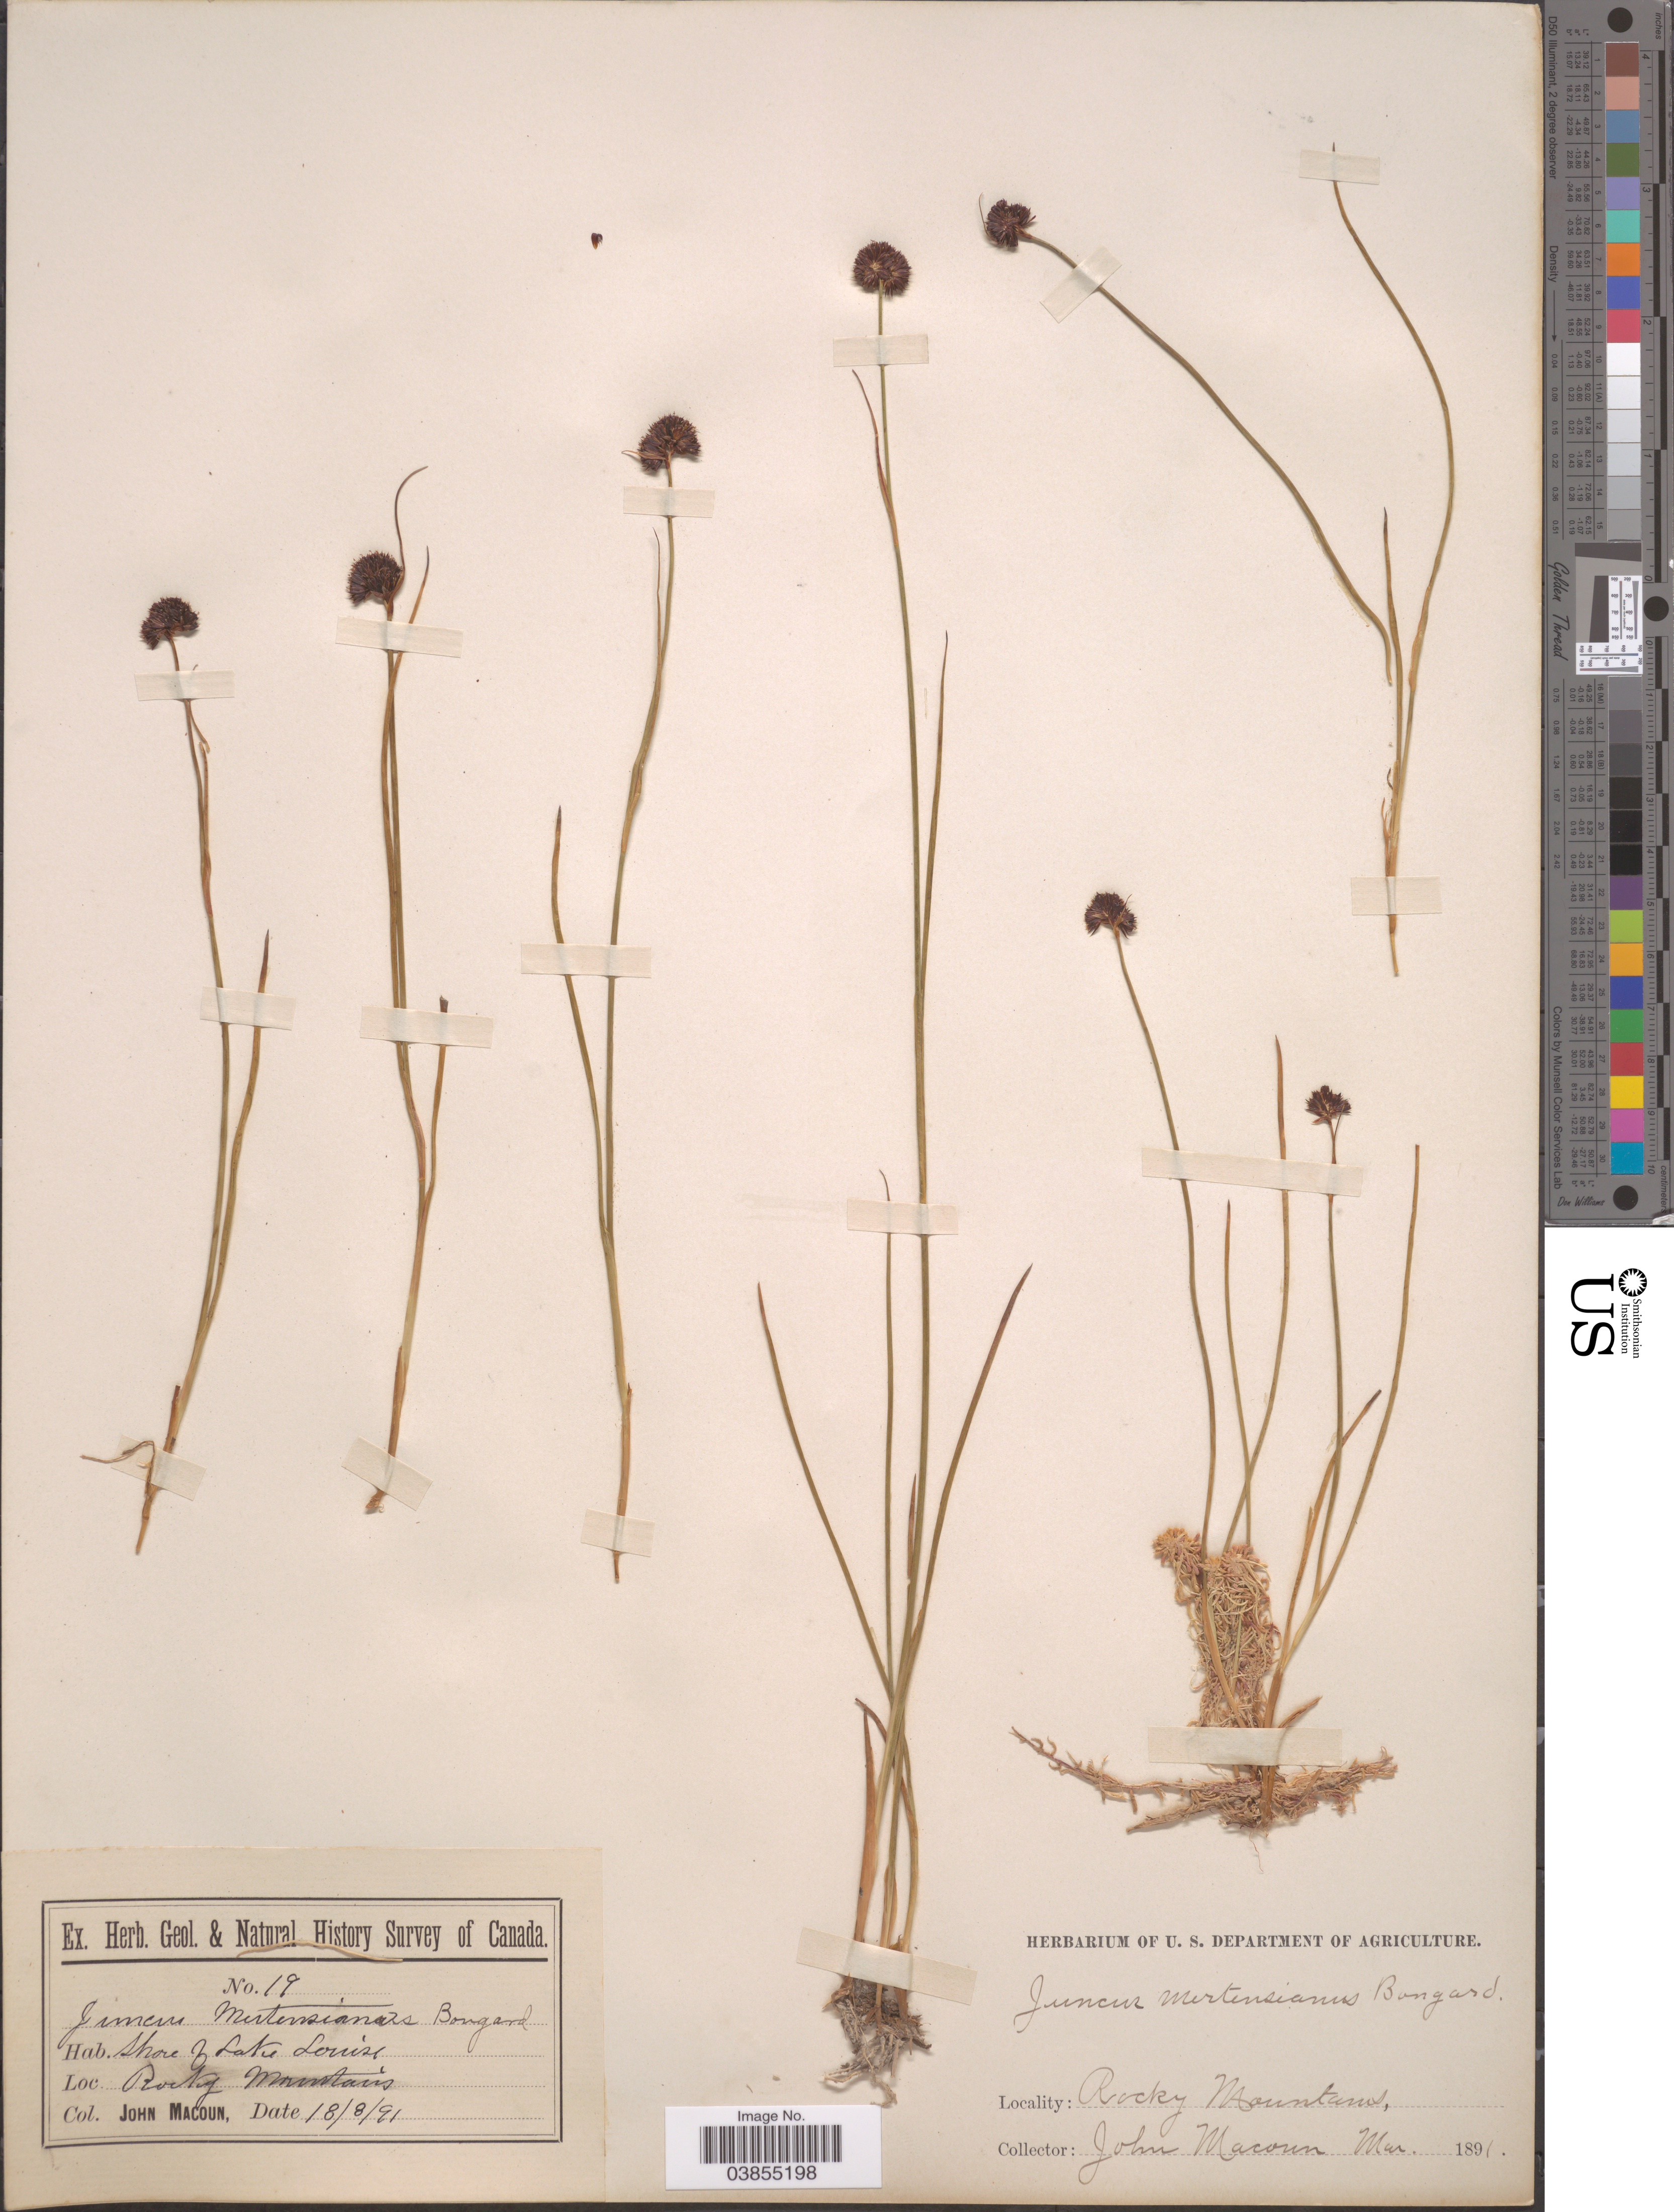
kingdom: Plantae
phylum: Tracheophyta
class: Liliopsida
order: Poales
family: Juncaceae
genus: Juncus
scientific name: Juncus mertensianus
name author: Bong.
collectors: J. Macoun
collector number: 19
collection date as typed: Transcribed d/m/y: 18/8/91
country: Canada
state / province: Alberta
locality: Shore of Lake Louise, Rocky Mountains.